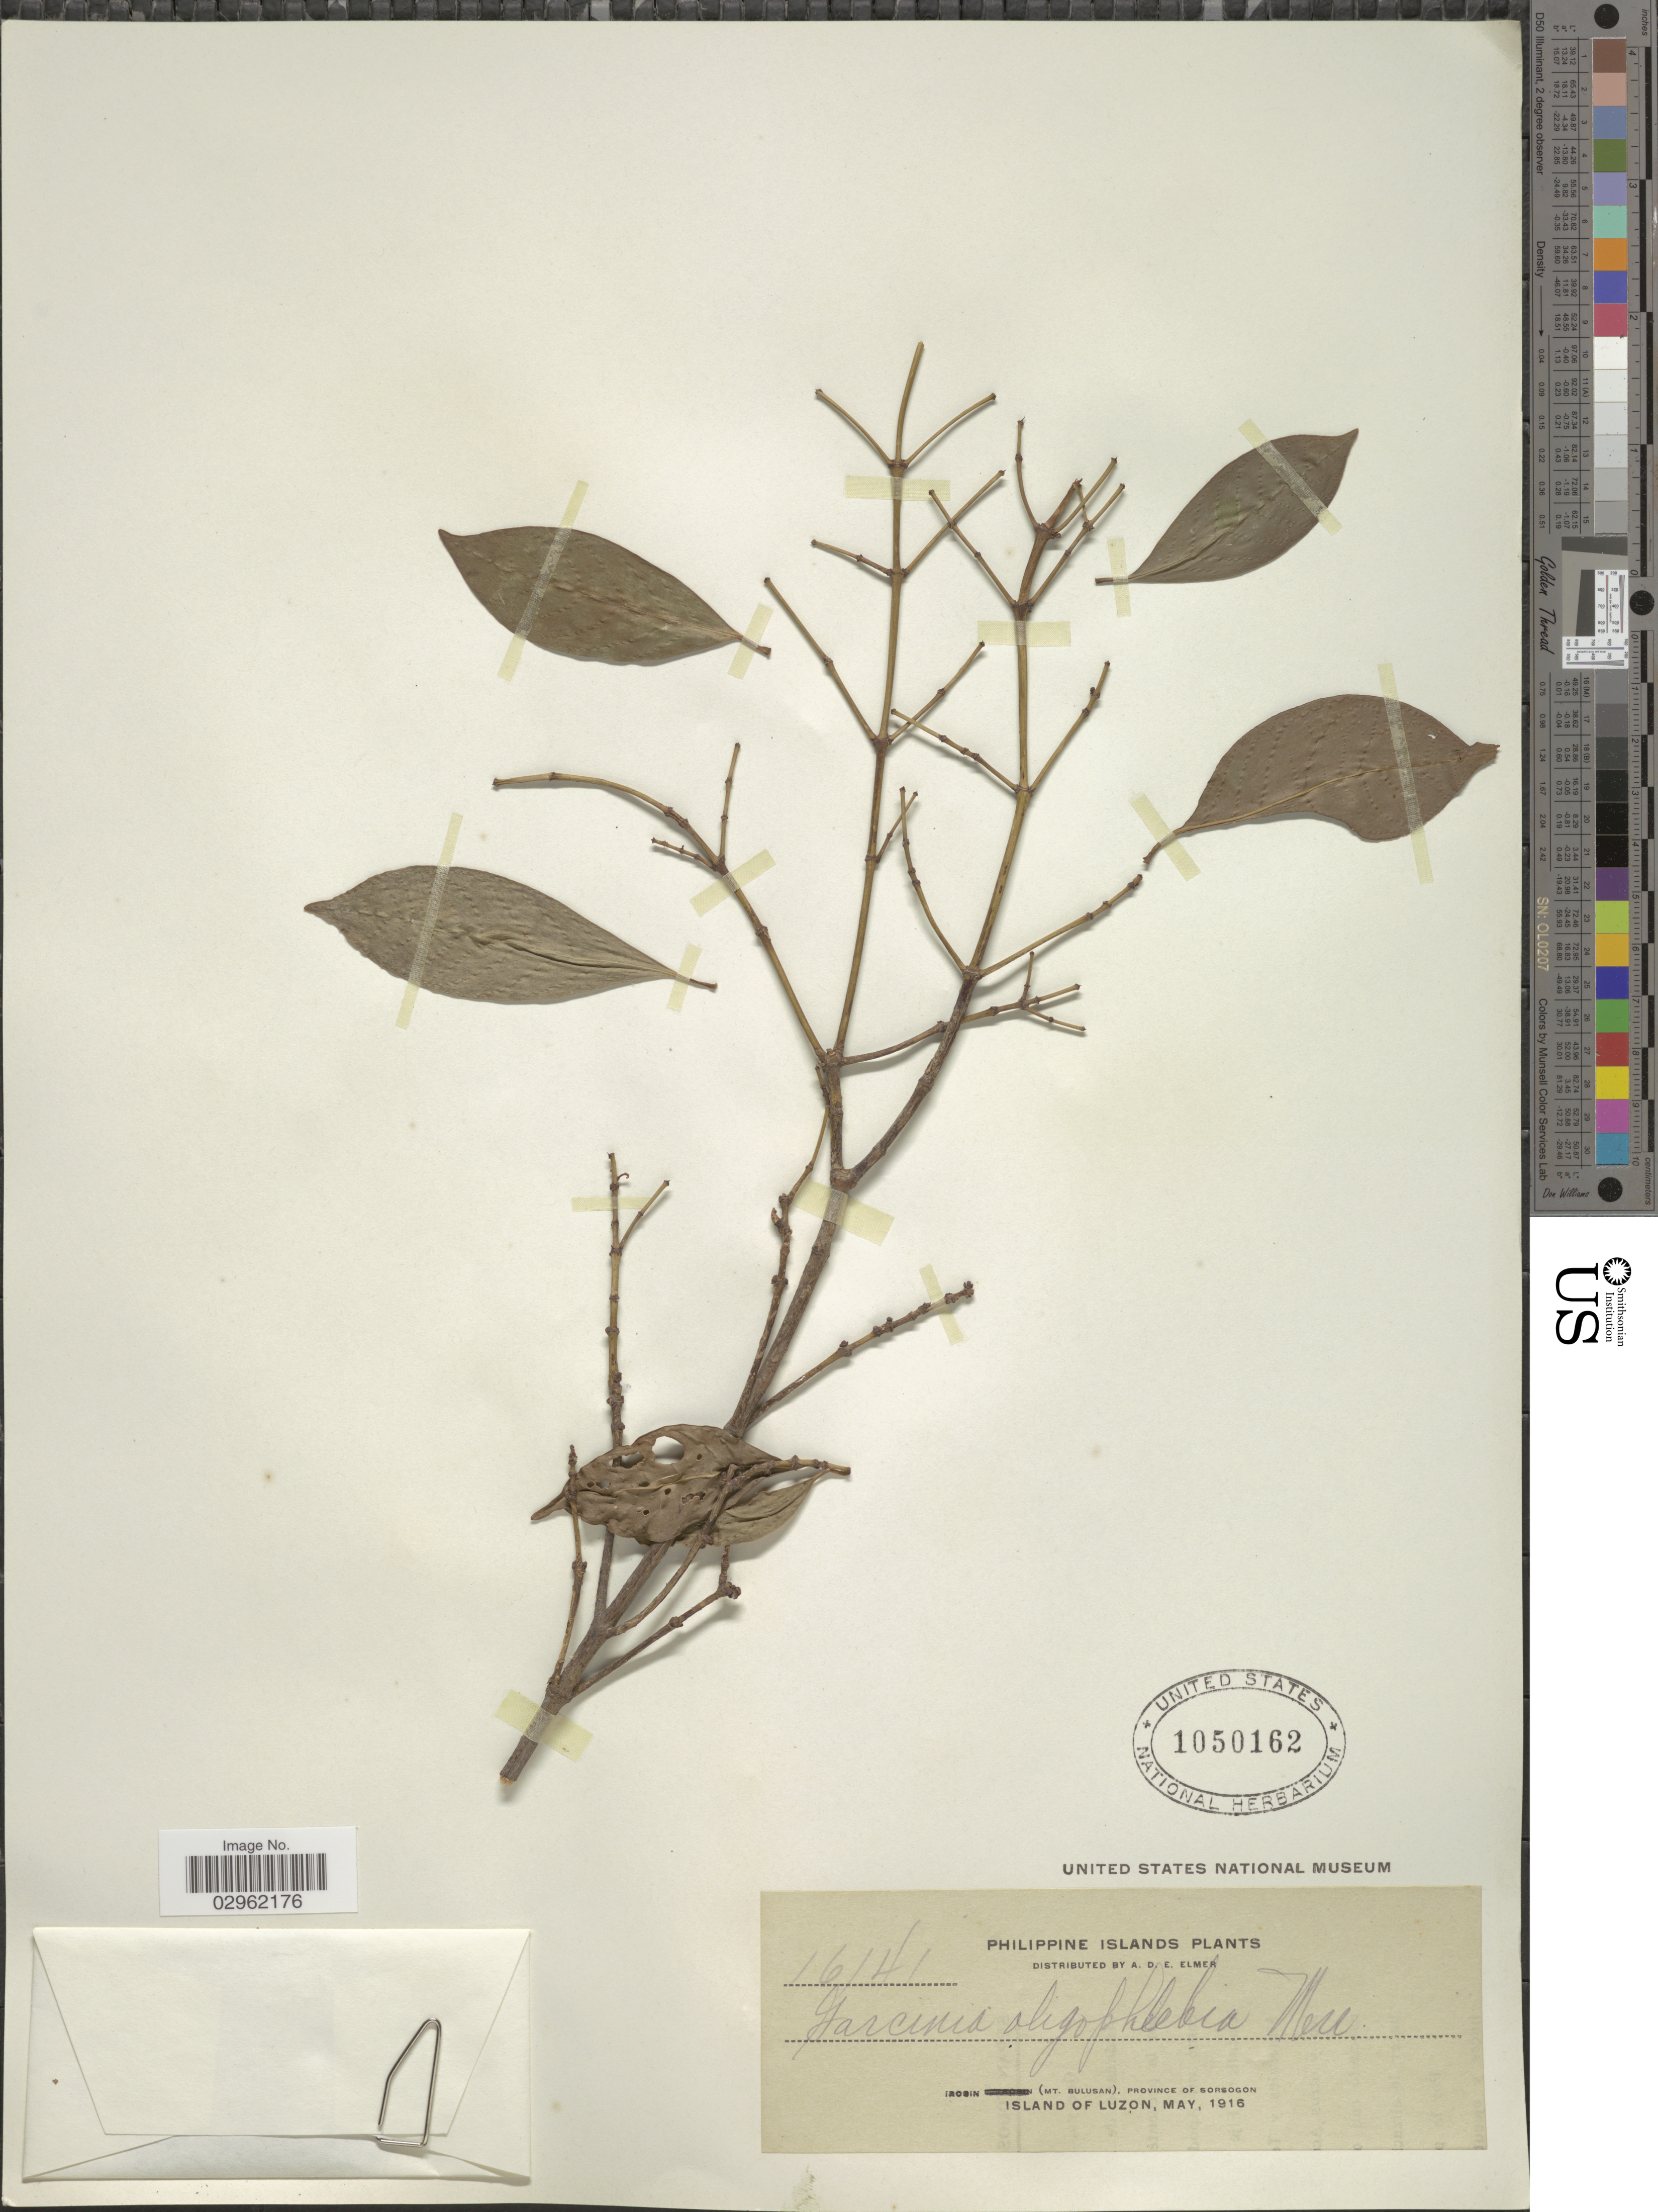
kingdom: Plantae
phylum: Tracheophyta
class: Magnoliopsida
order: Malpighiales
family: Clusiaceae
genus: Garcinia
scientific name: Garcinia oligophlebia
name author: Merr.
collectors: A. D. E. Elmer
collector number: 16141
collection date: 1916-05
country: Philippines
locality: Irosin (Mt. Bulusan), Province of Sorsogon, Island of Luzon.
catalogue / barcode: US 1050162